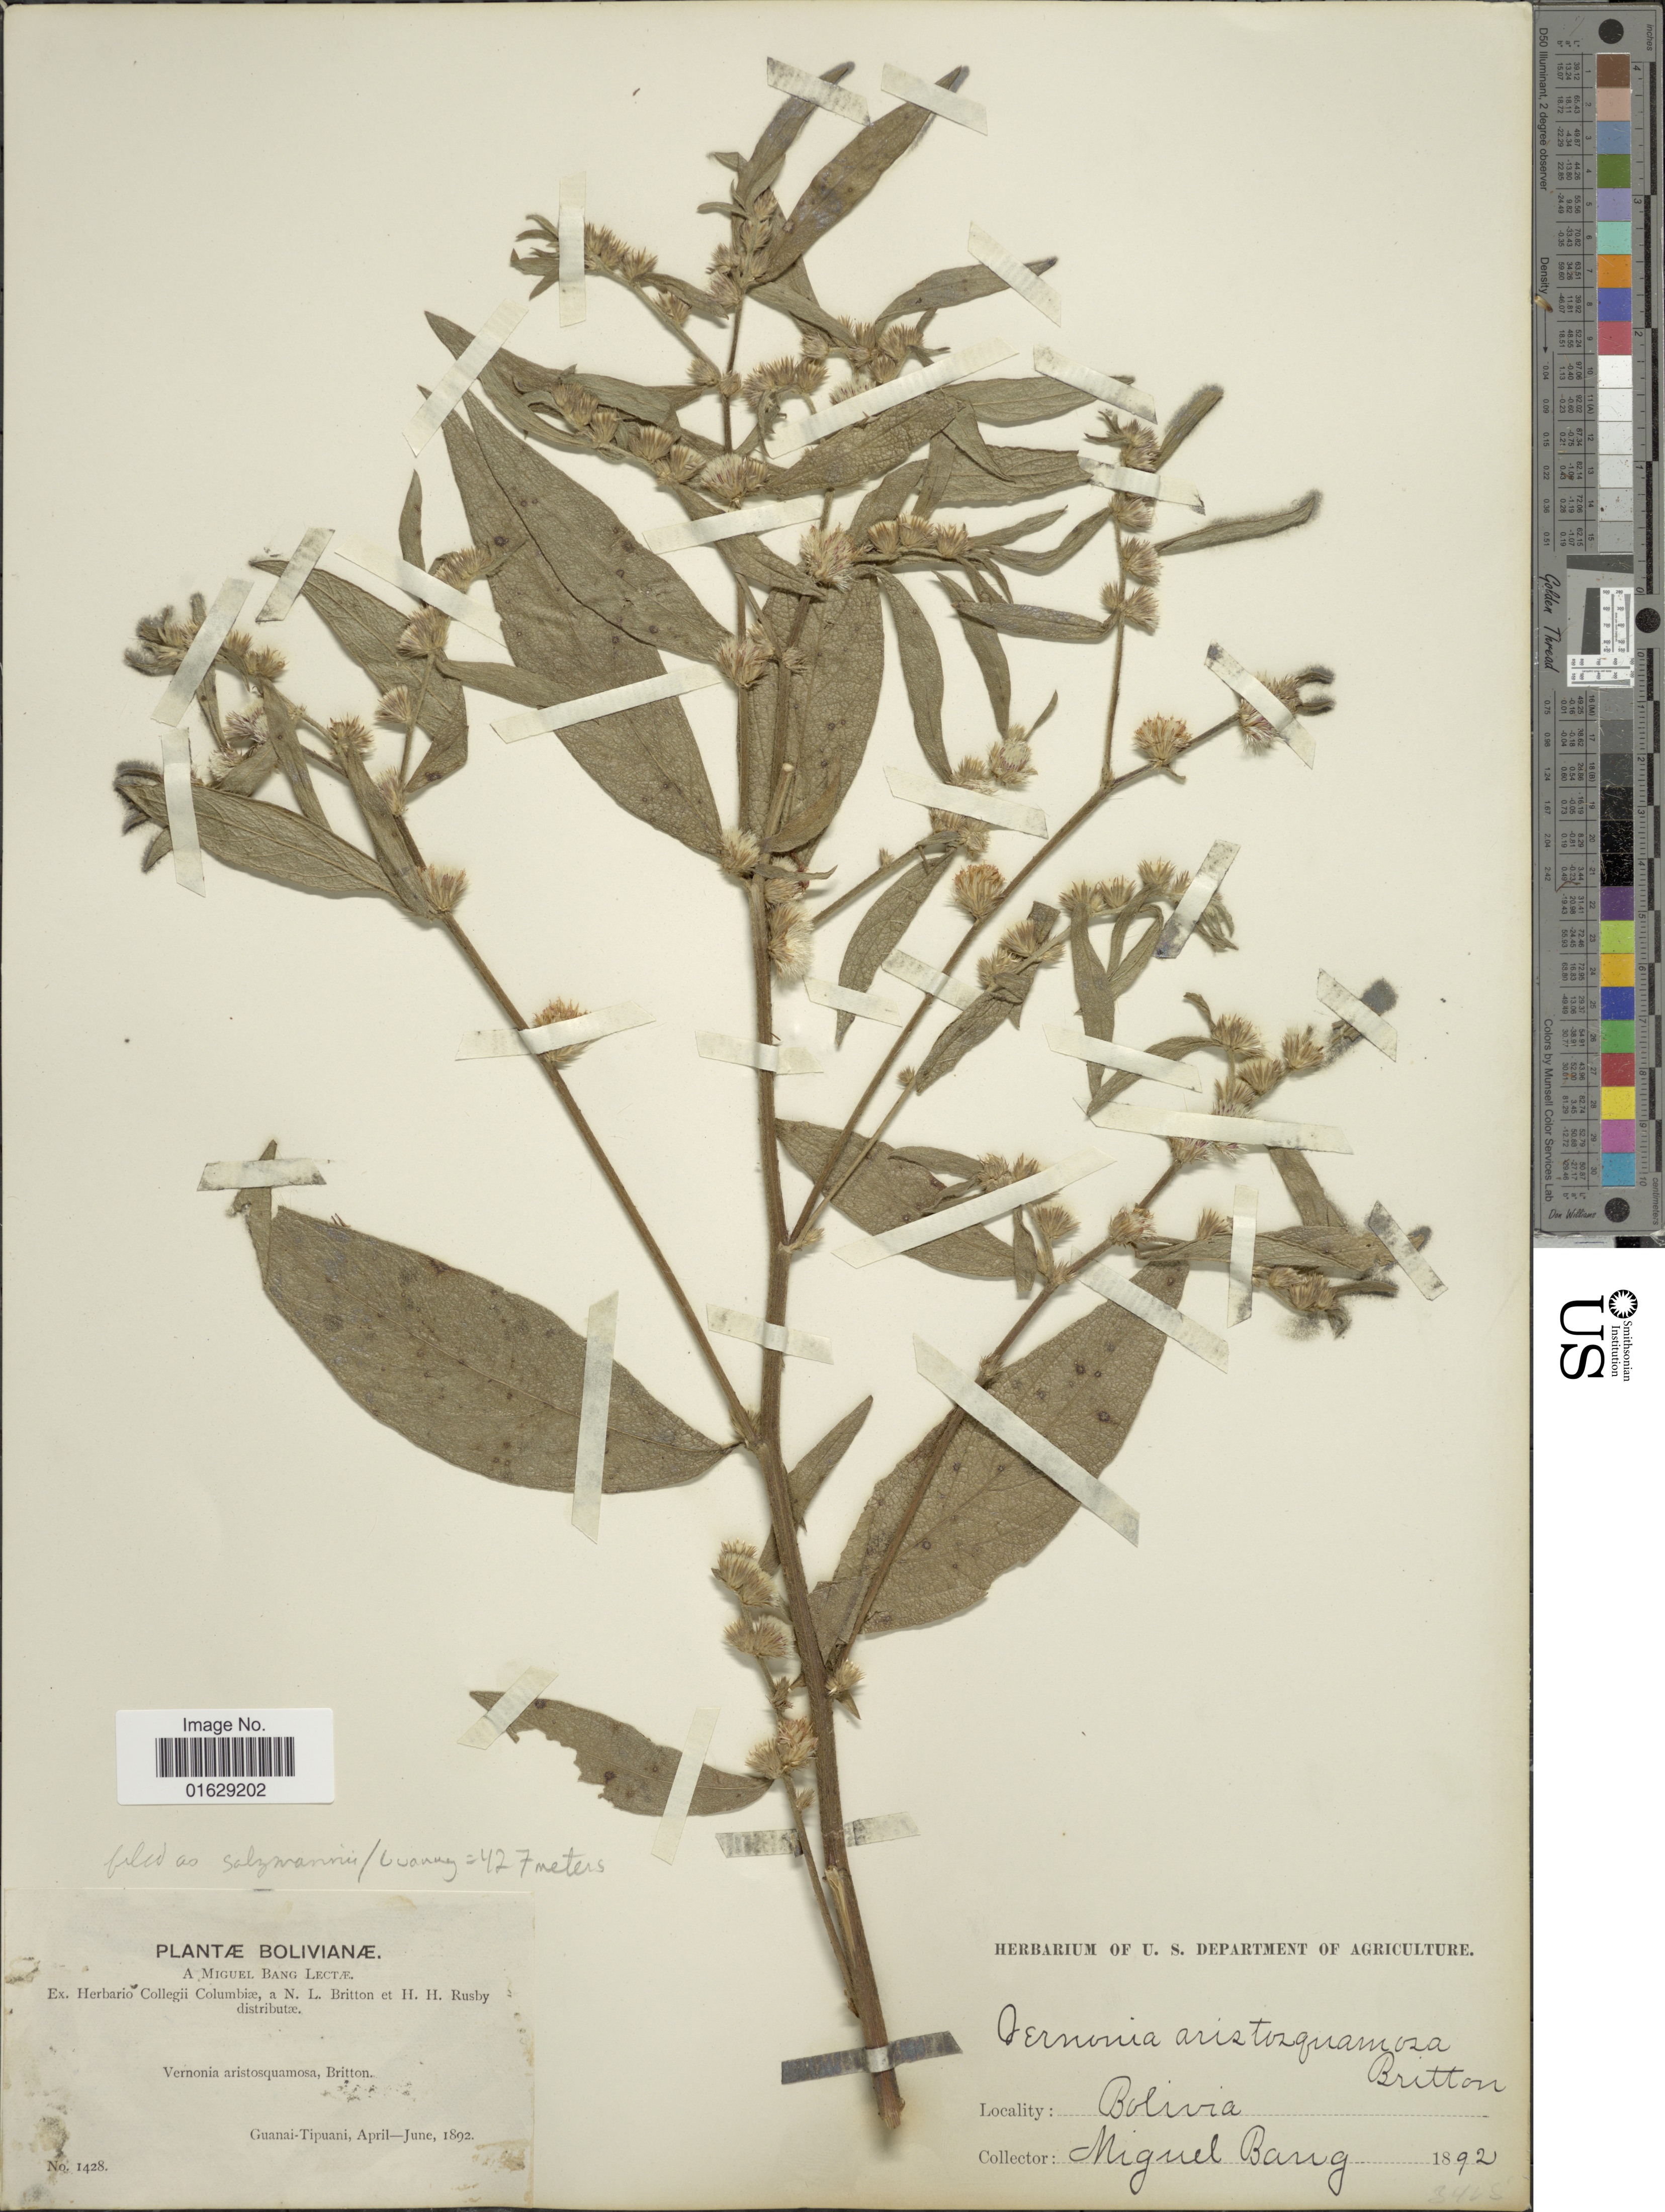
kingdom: Plantae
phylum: Tracheophyta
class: Magnoliopsida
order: Asterales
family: Asteraceae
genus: Lepidaploa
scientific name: Lepidaploa salzmannii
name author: (DC.) H. Rob.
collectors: M. Bang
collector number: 1428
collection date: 1892-04/1892-06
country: Bolivia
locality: Guanai-Tipuani